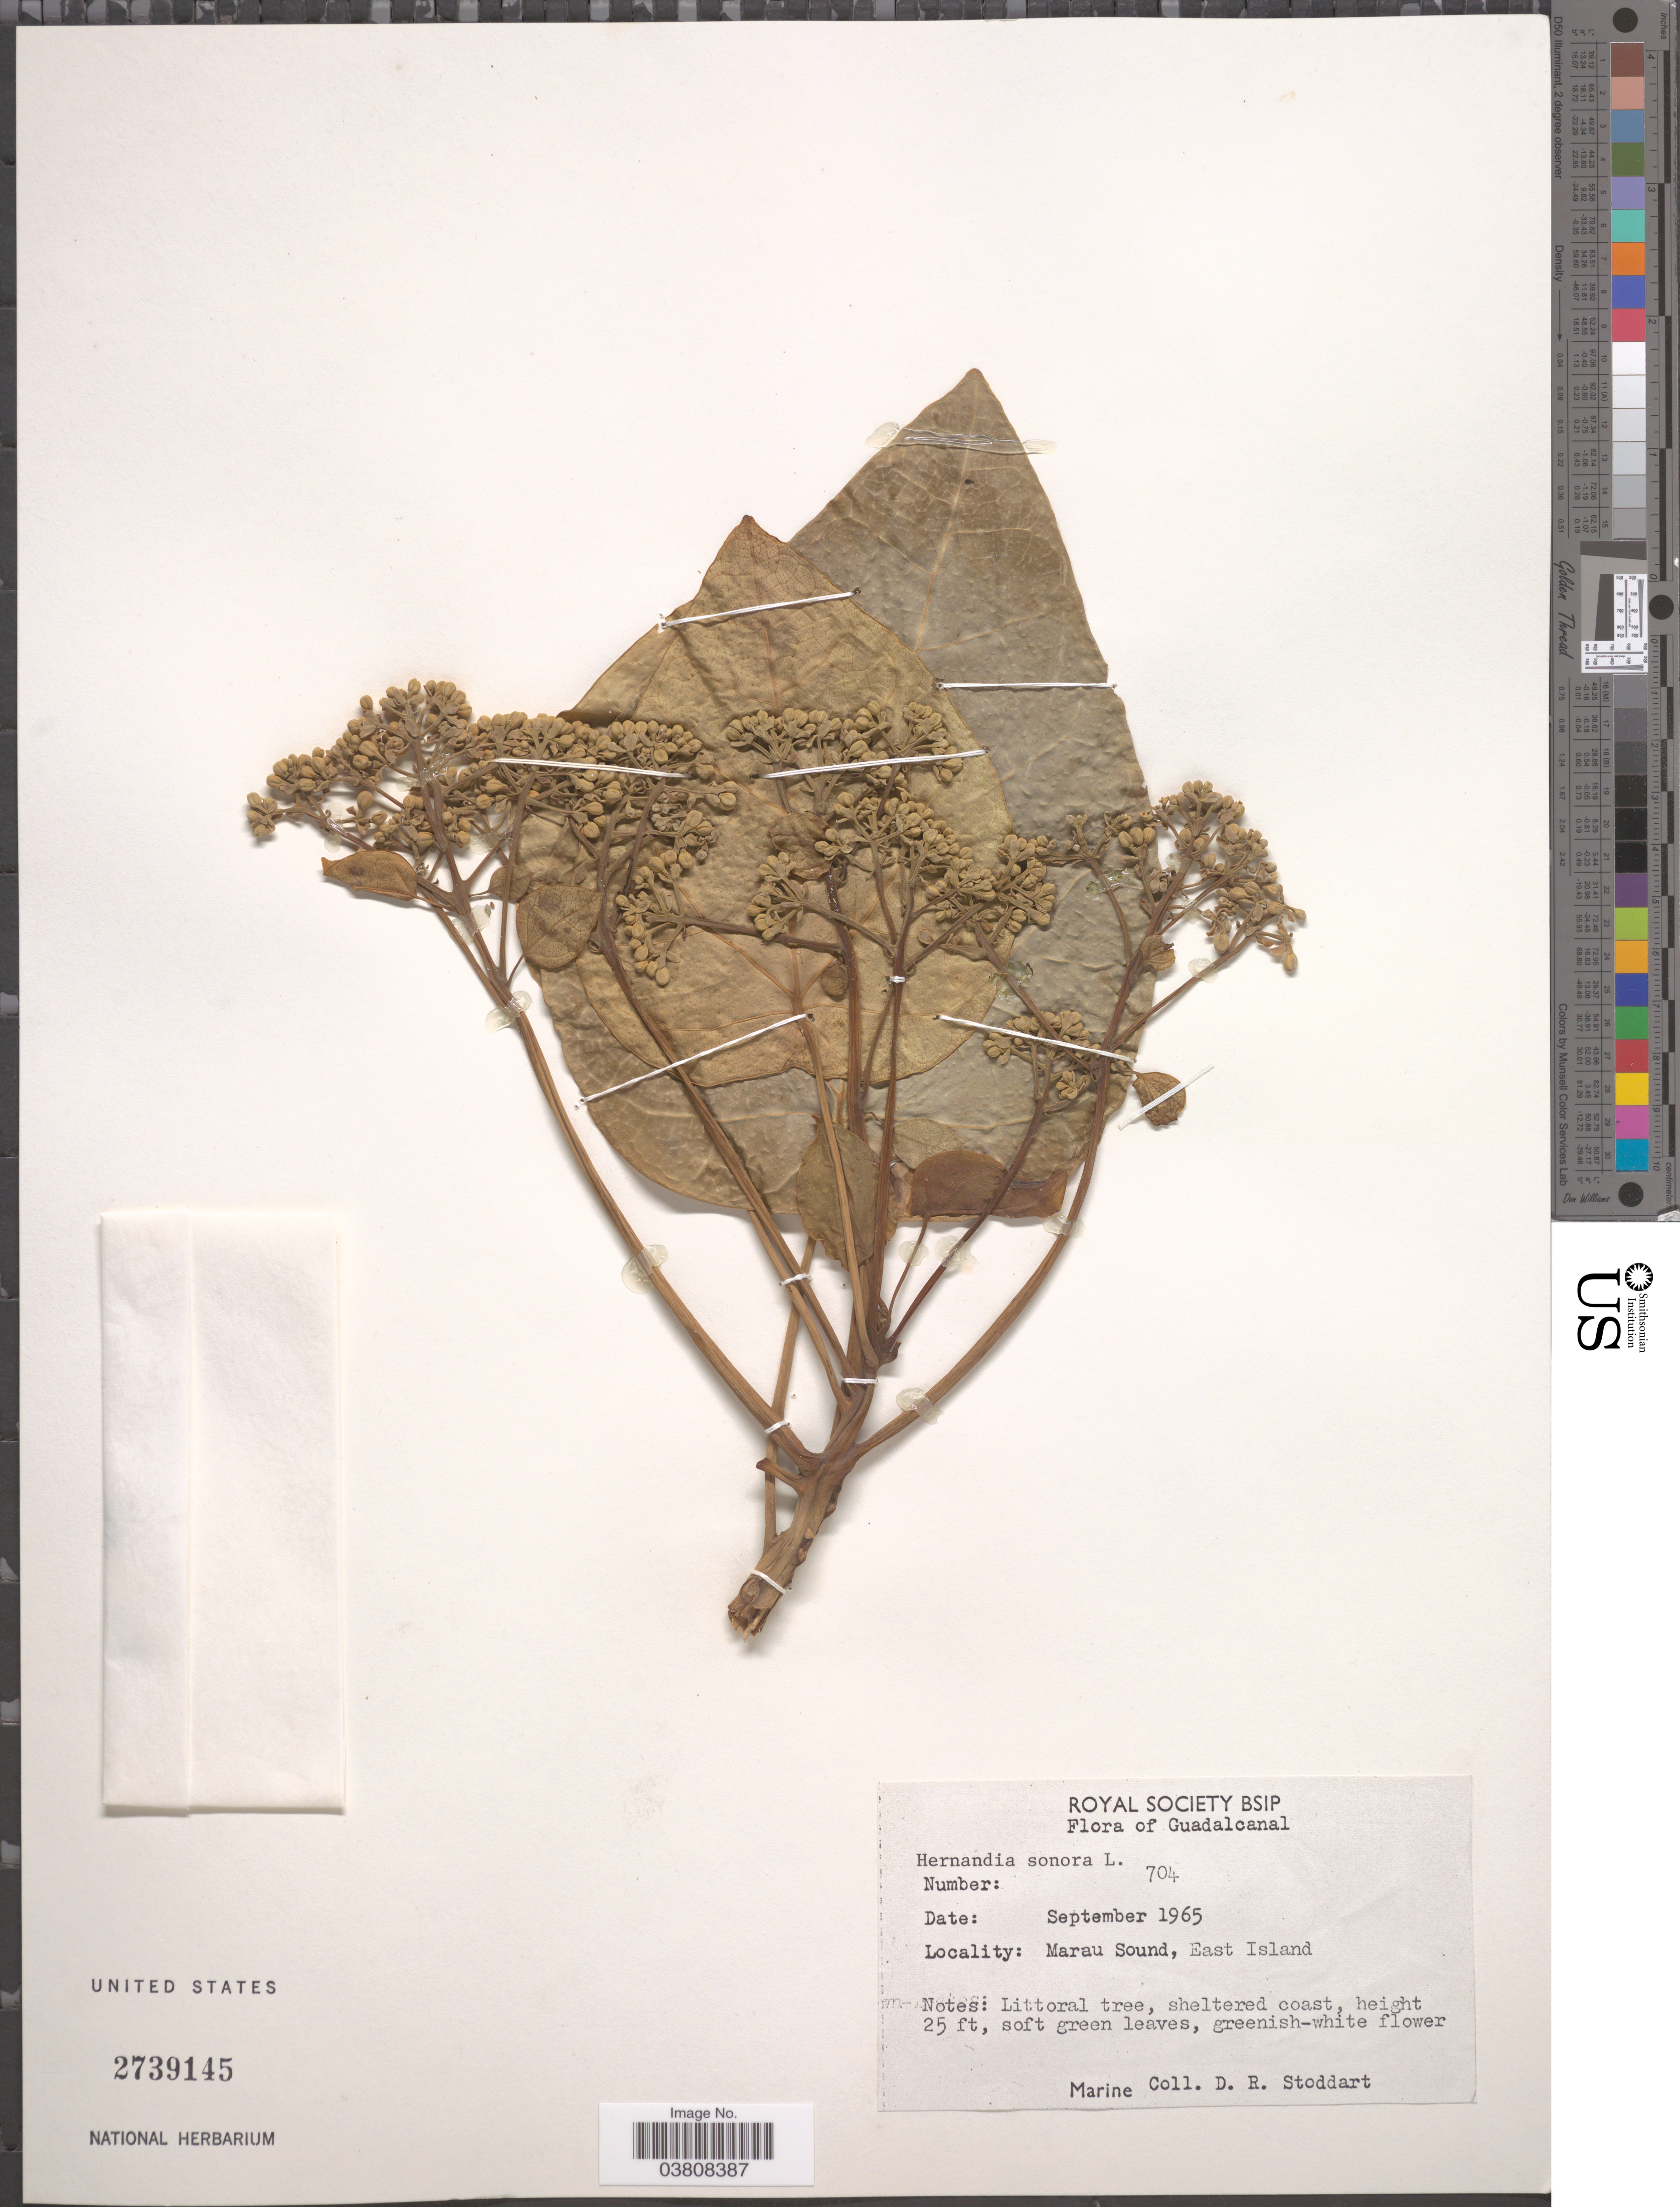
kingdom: Plantae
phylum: Tracheophyta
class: Magnoliopsida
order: Laurales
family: Hernandiaceae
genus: Hernandia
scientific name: Hernandia nymphaeifolia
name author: (C. Presl) Kubitzki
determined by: Strong, Mark T., (BOT), Smithsonian Institution - National Museum of Natural History (UNITED STATES)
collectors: D. R. Stoddart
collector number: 704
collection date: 1965-09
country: Solomon Islands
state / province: Solomon Islands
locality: Guadalcanal. Marau Sound, East Island.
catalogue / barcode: US 2739145